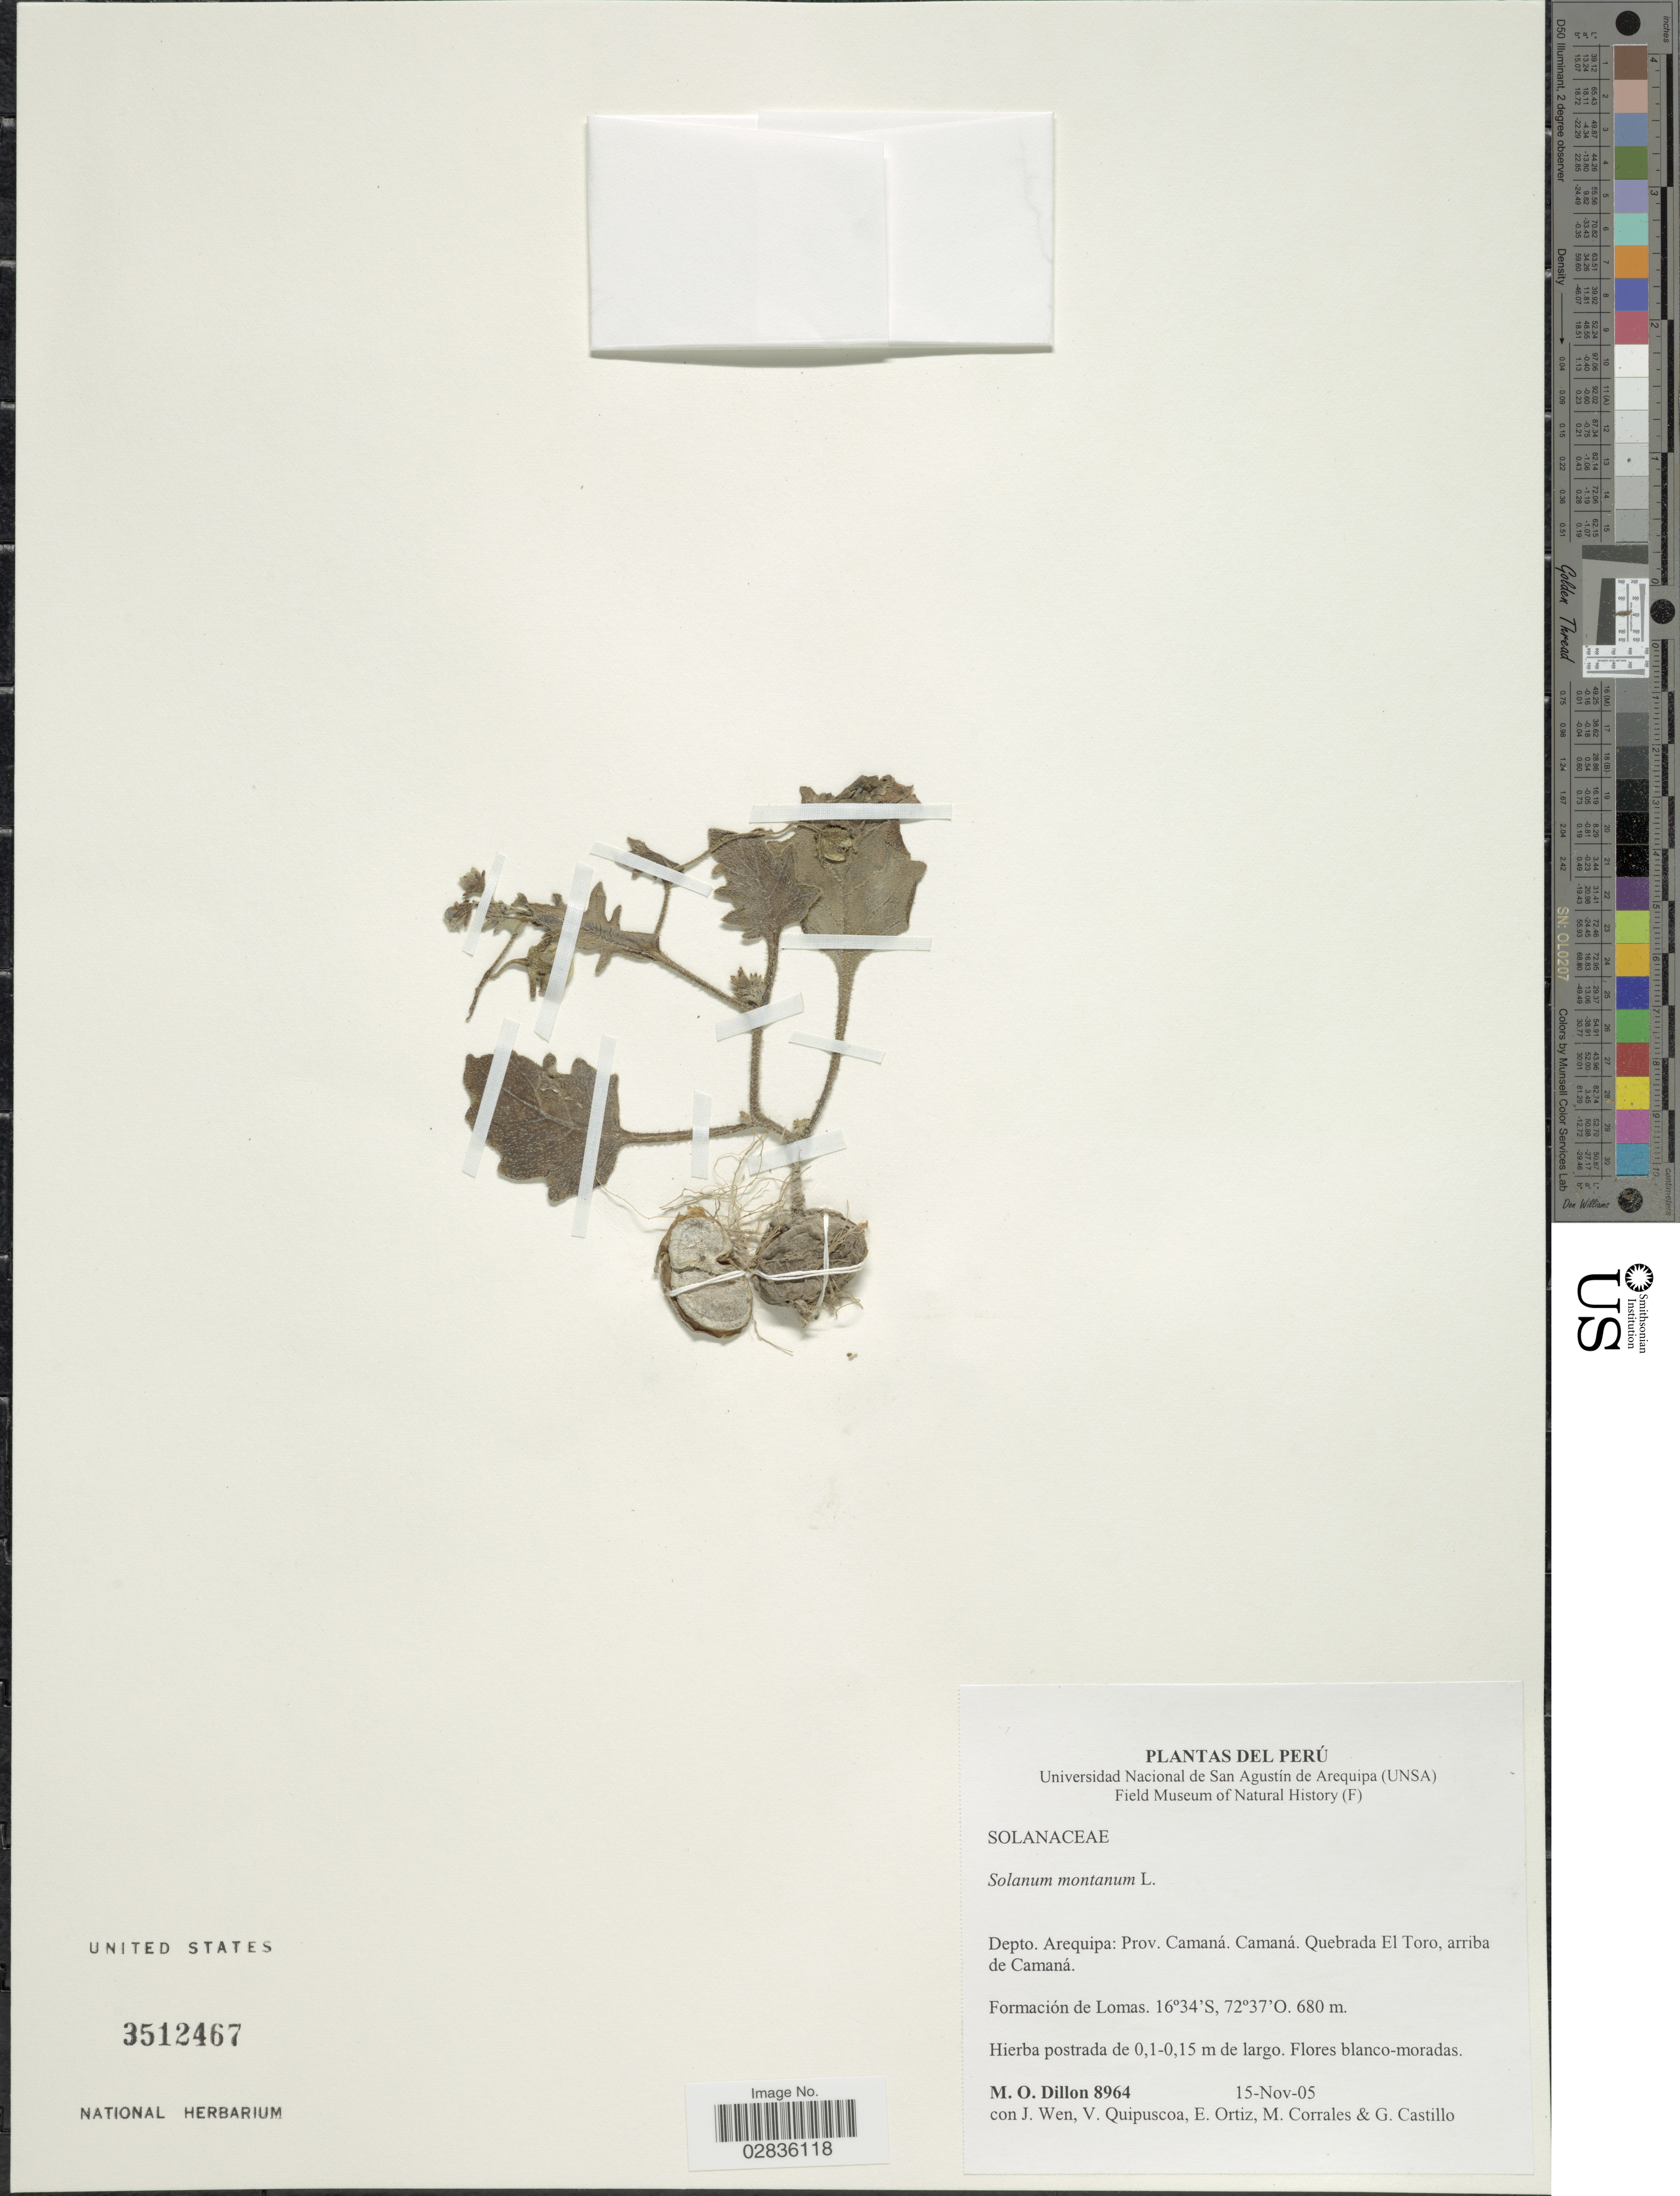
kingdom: Plantae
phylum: Tracheophyta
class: Magnoliopsida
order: Solanales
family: Solanaceae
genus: Solanum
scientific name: Solanum montanum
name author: L.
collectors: M. O. Dillon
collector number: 8964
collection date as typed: Transcribed d/m/y: 15/11/5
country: Peru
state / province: Arequipa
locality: Depto. Arequipa: Prov. Camaná. Camaná. Quebrada El Toro, arriba de Camaná. Formación de Lomas.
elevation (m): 680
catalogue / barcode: US 3512467